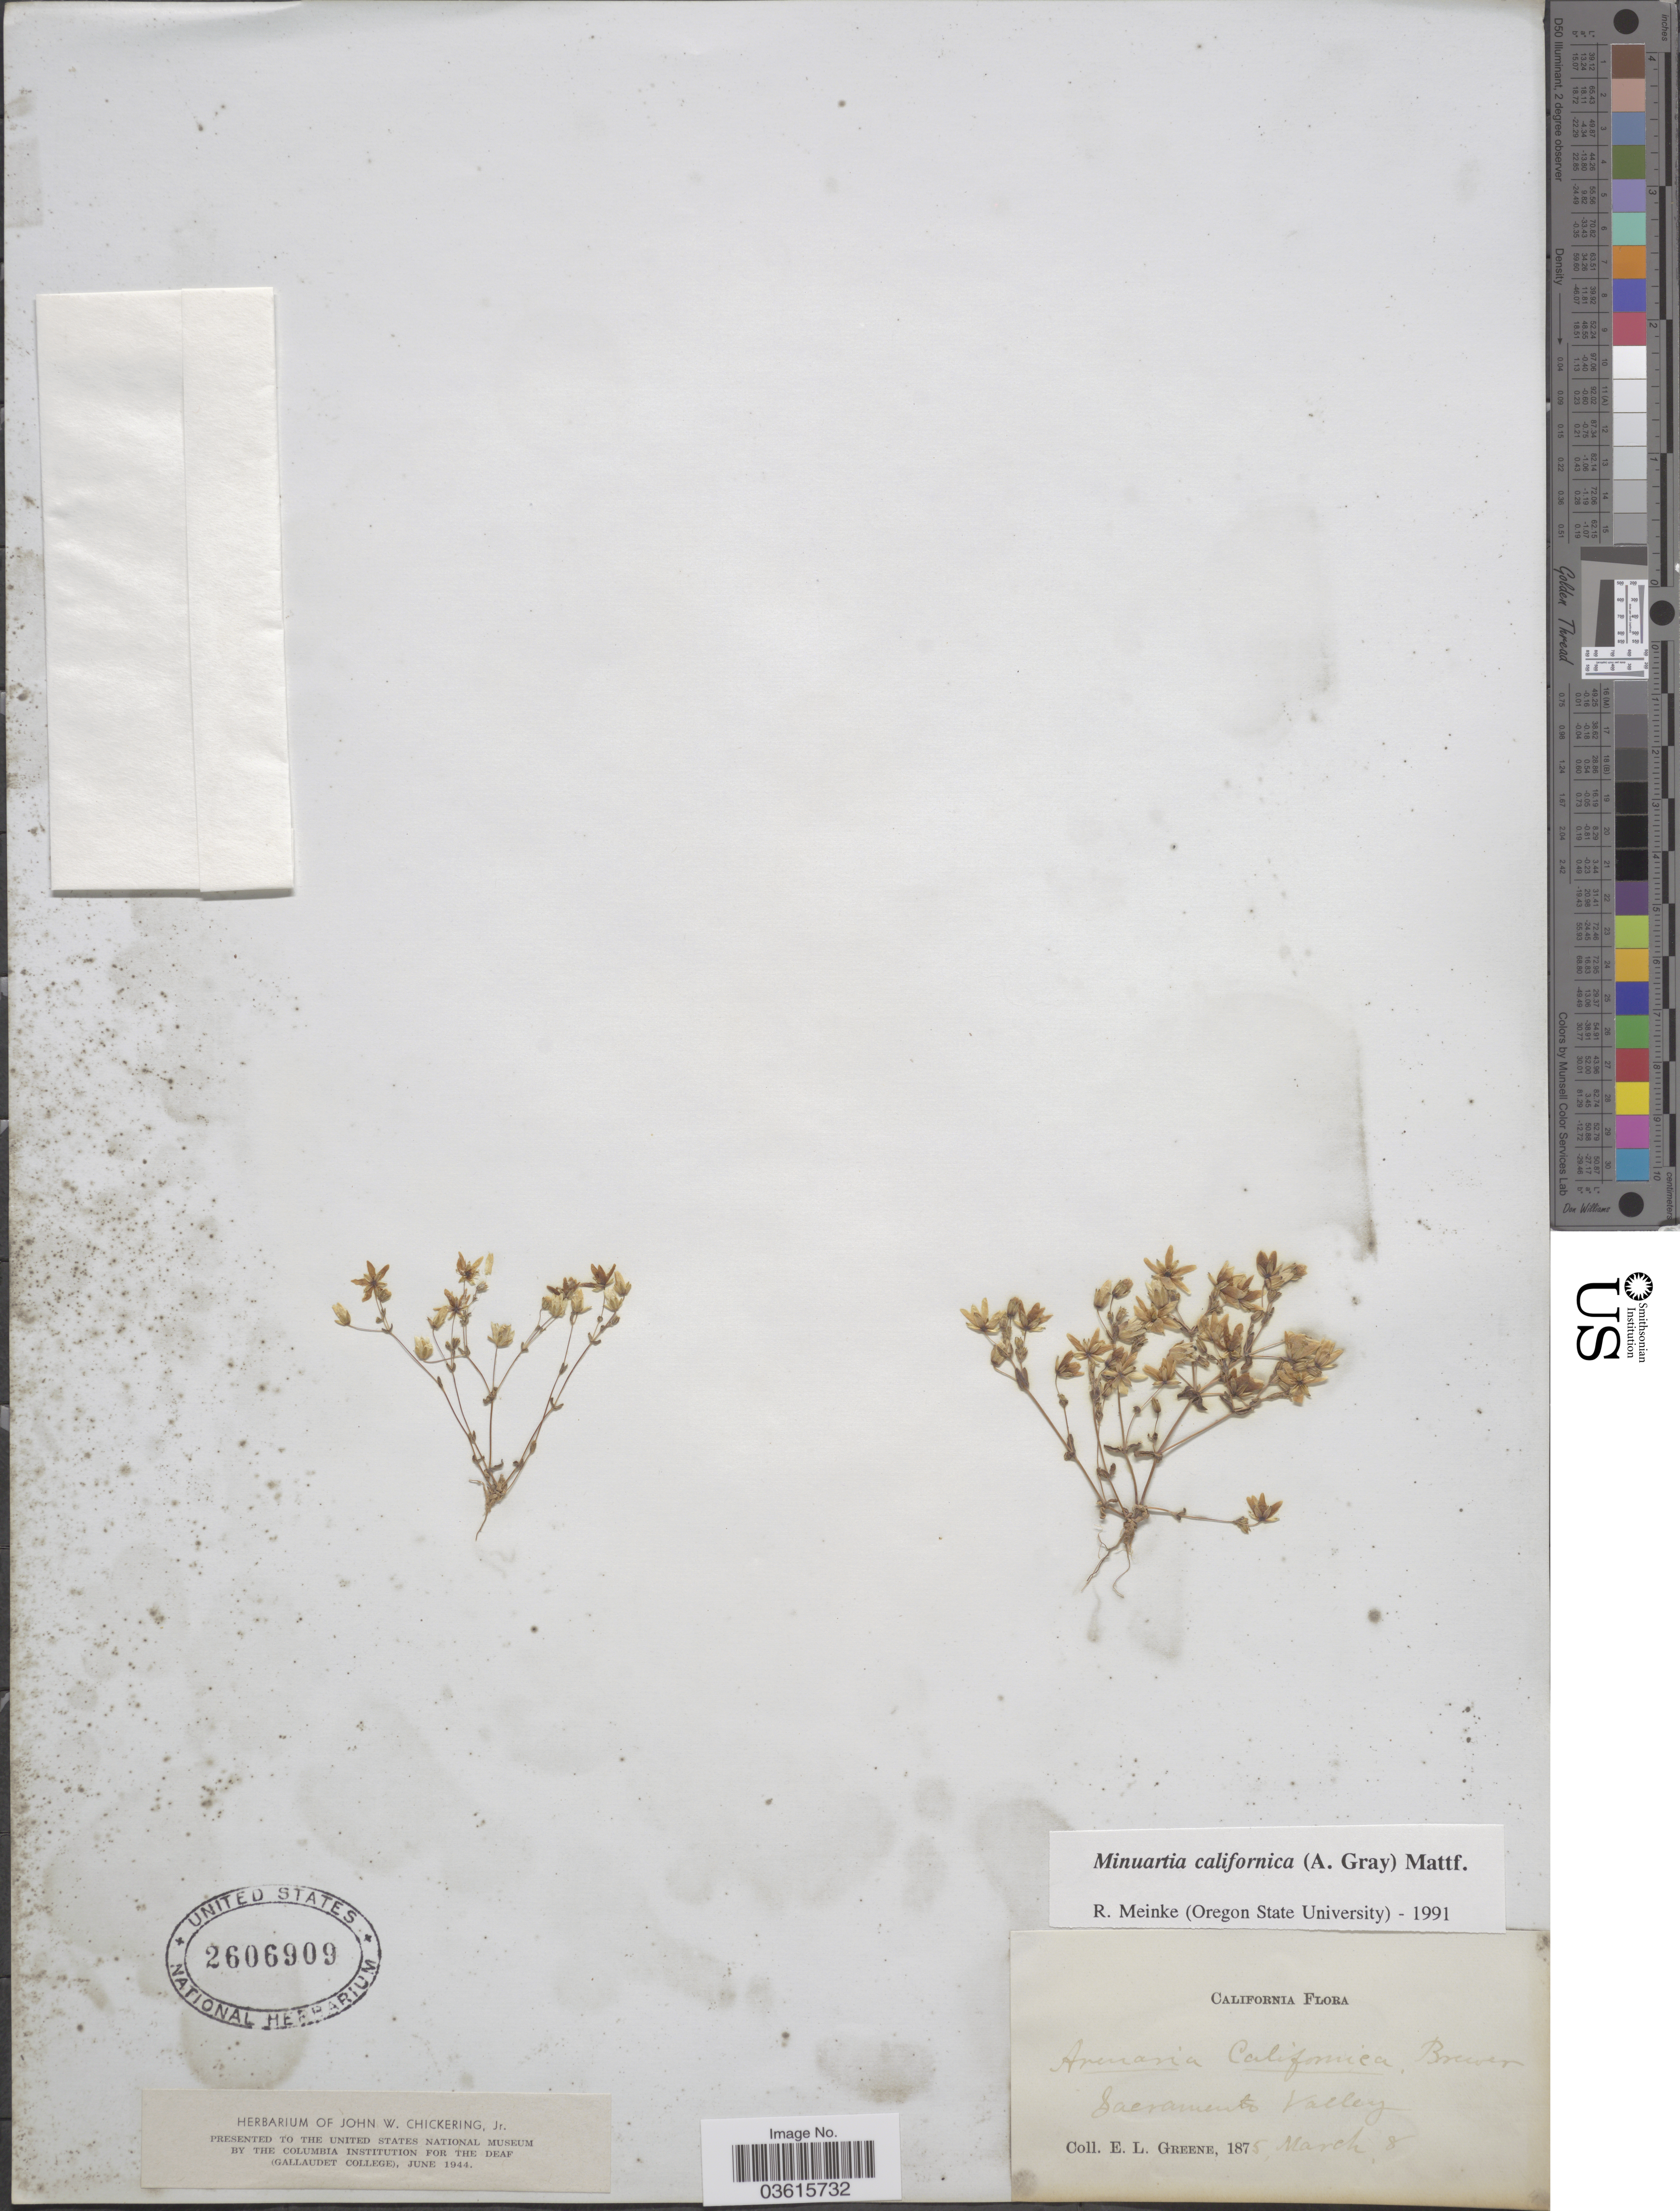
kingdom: Plantae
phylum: Tracheophyta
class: Magnoliopsida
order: Caryophyllales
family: Caryophyllaceae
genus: Minuartia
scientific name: Minuartia californica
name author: (A. Gray) Mattf.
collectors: E. L. Greene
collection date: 1875-03-08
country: United States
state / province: California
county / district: Sacramento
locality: Sacramento Valley.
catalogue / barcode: US 2606909